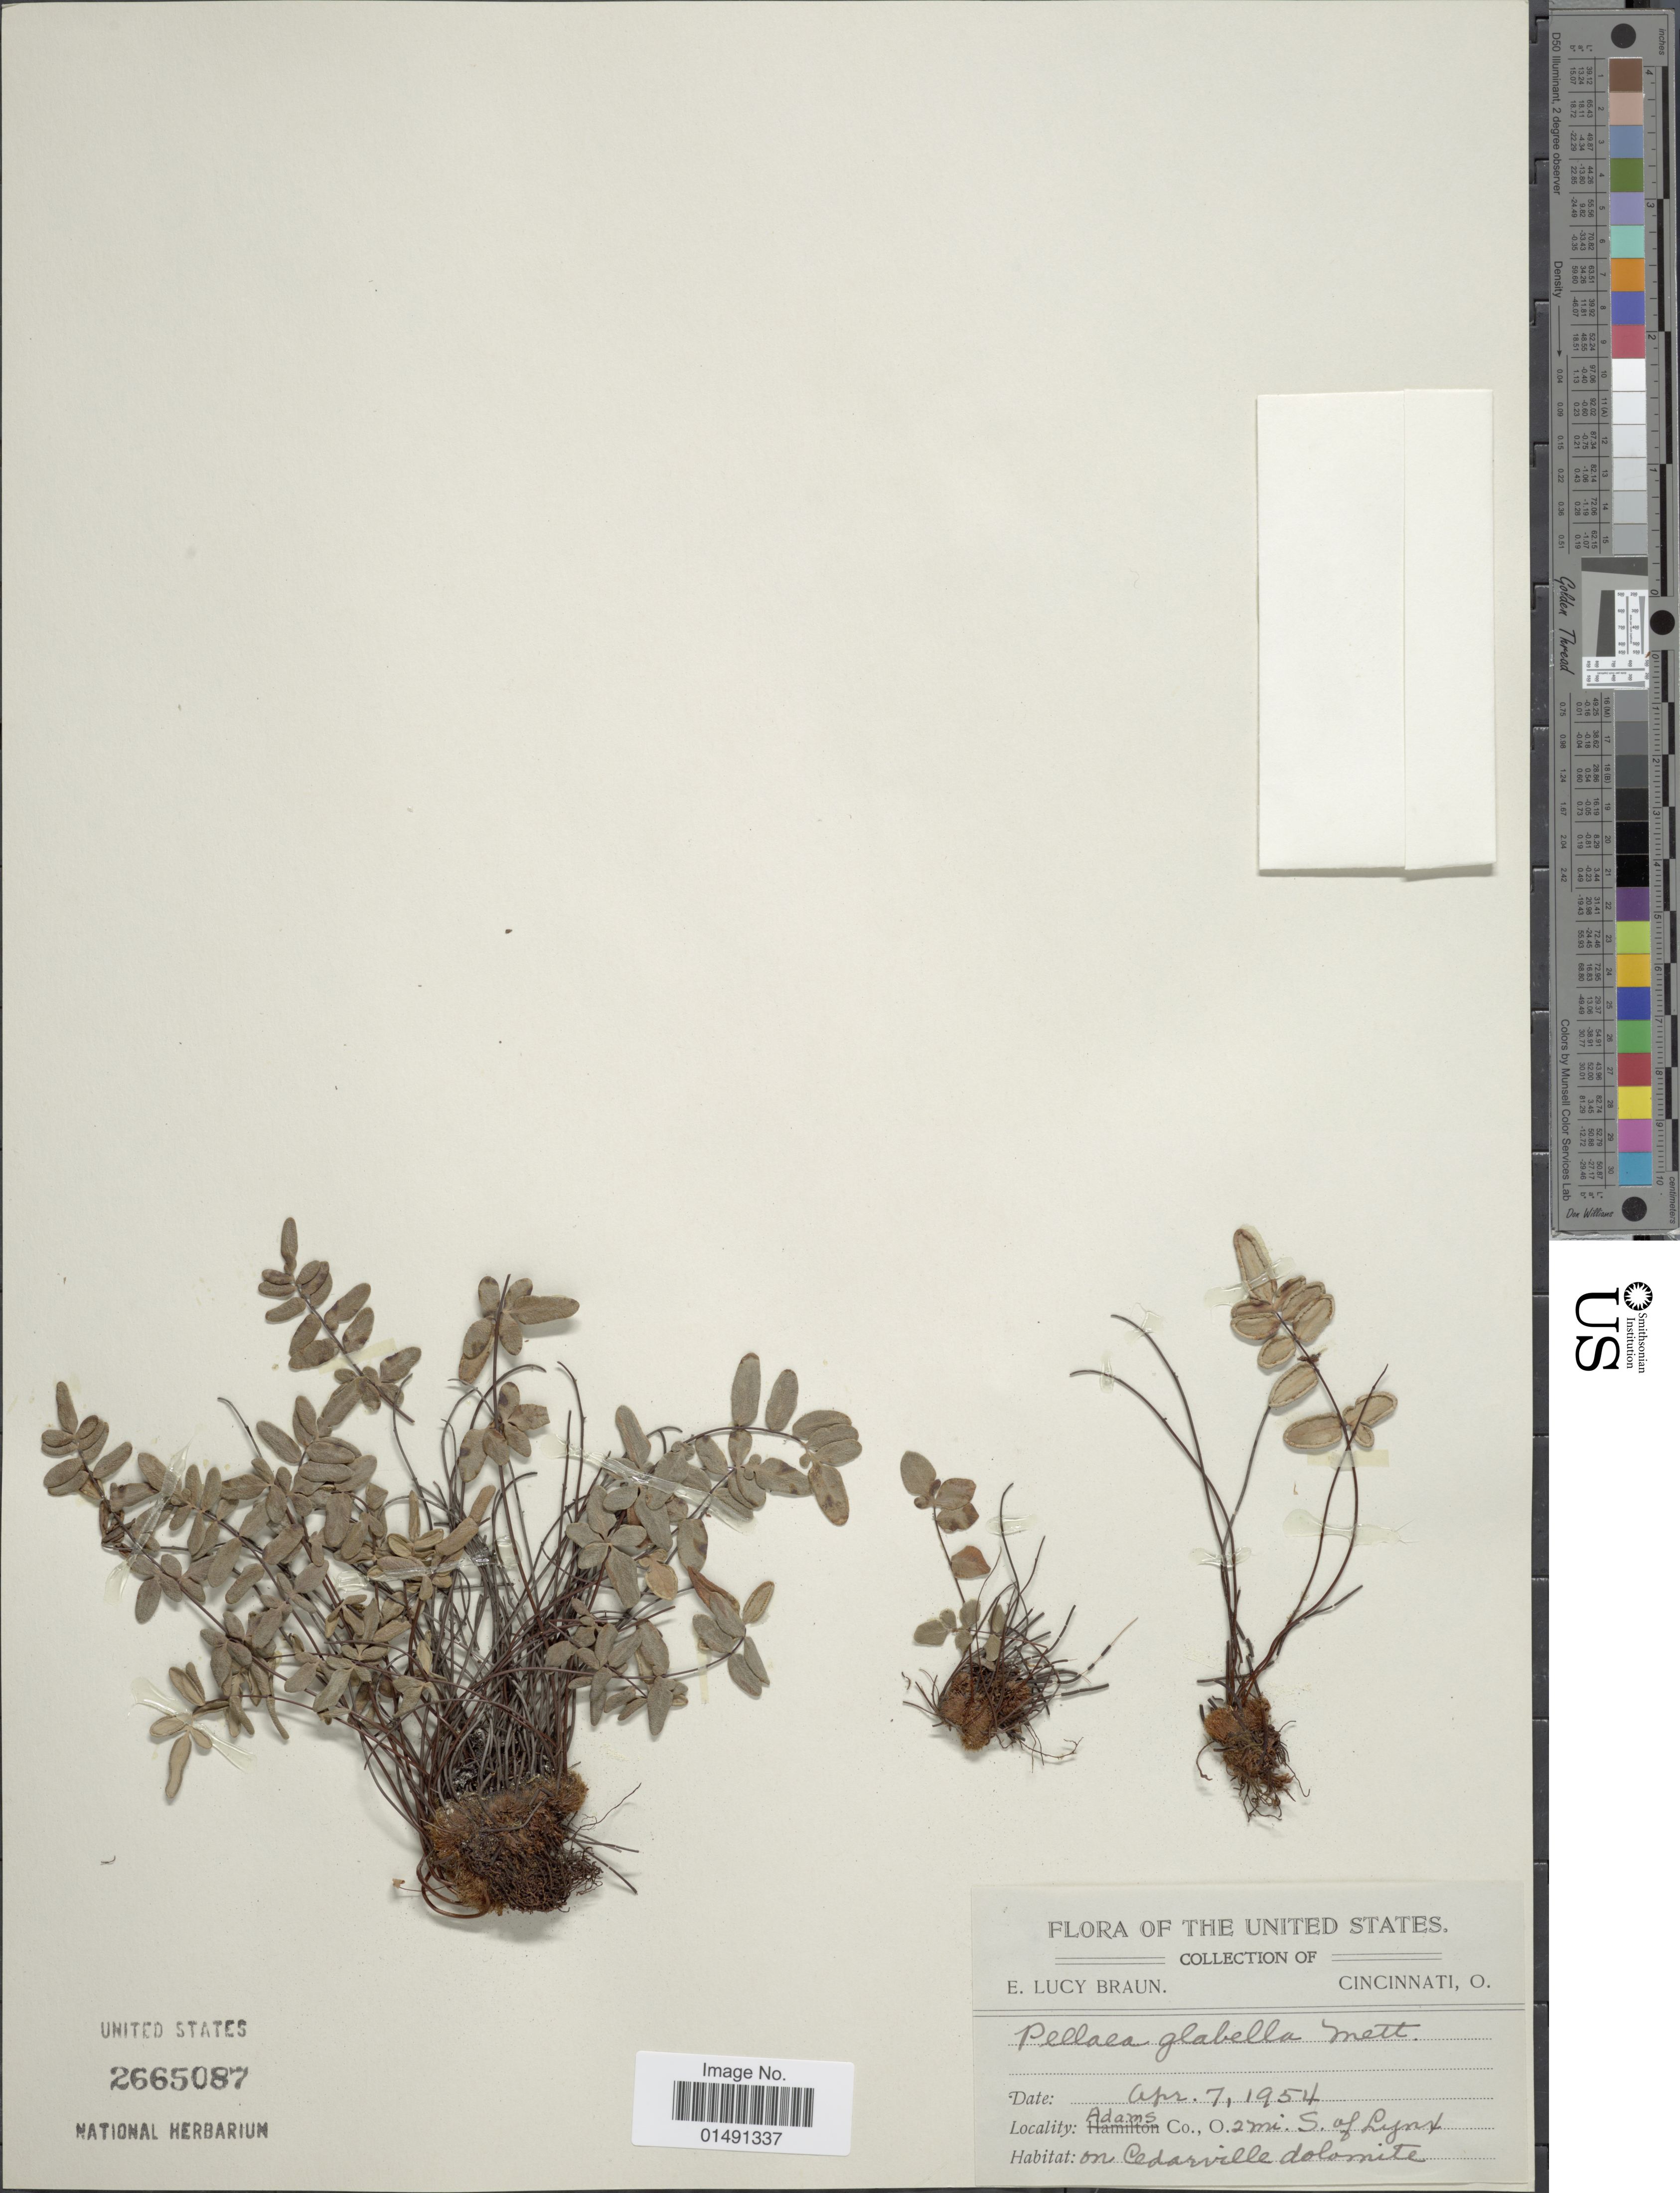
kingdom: Plantae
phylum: Tracheophyta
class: Polypodiopsida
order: Polypodiales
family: Pteridaceae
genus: Pellaea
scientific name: Pellaea glabella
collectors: E. L. Braun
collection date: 1954-04-07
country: United States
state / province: Ohio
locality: Adams Co., O. 2 mi. S of Lynx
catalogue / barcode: US 2665087